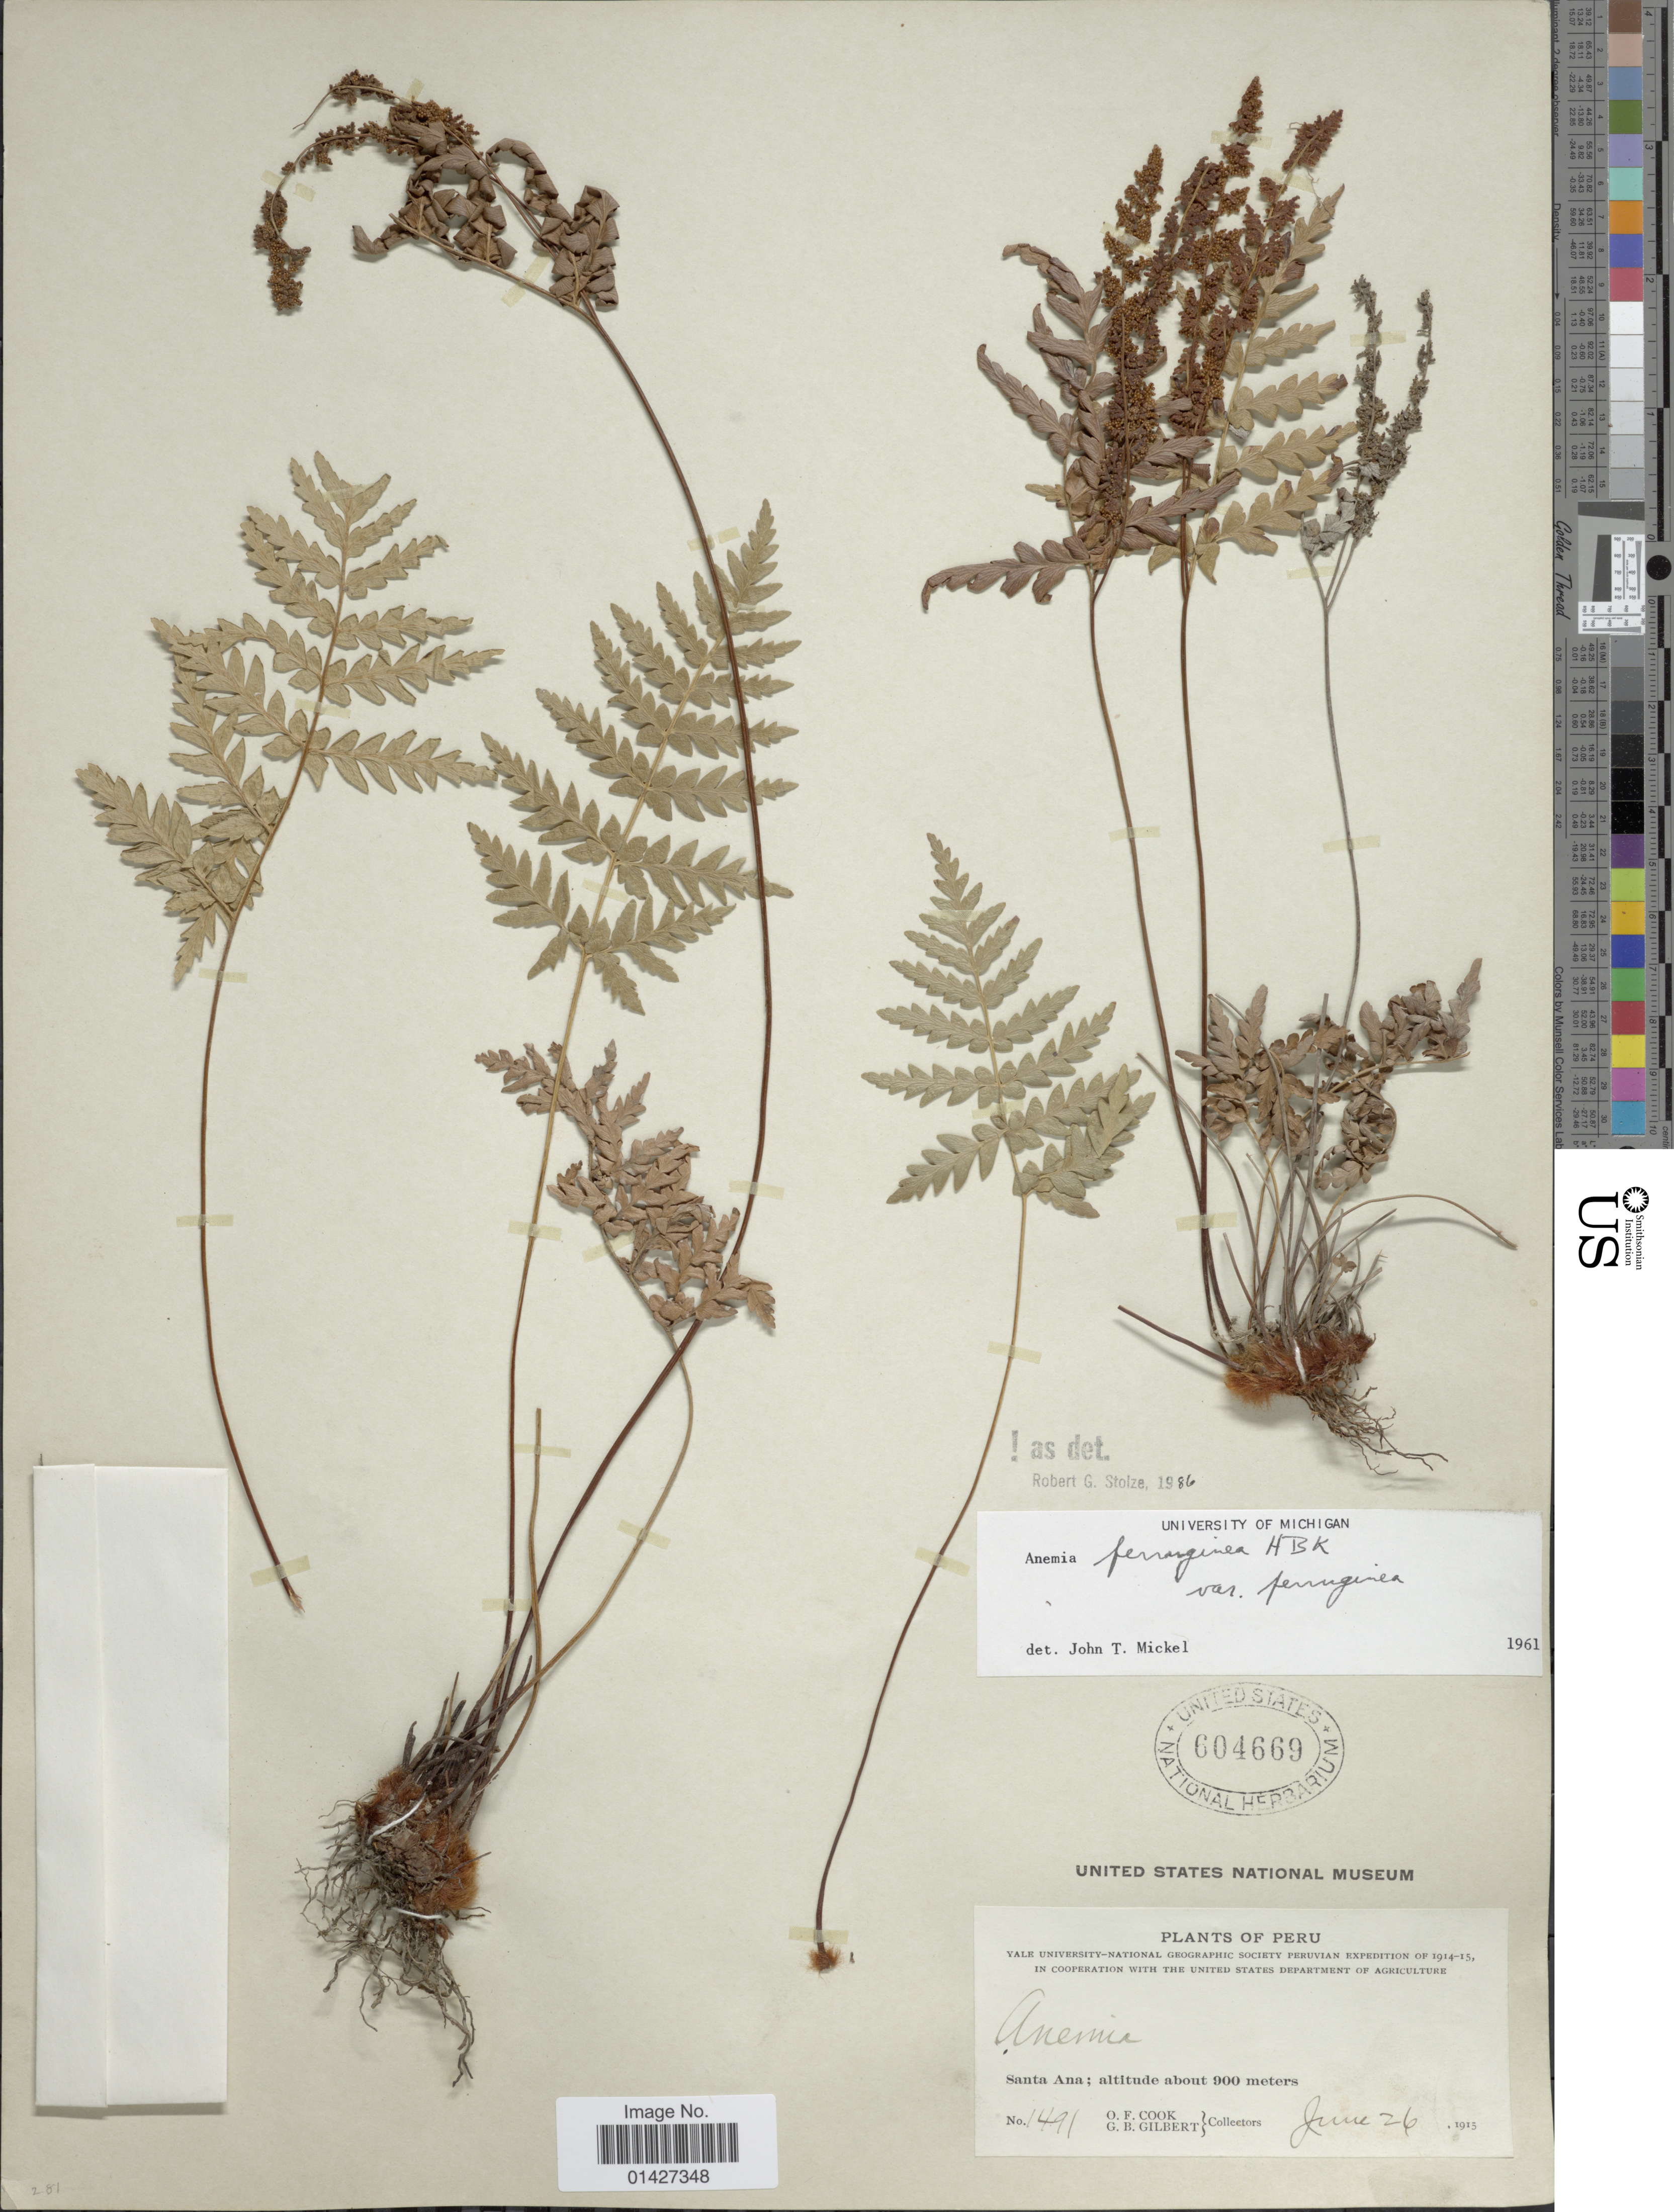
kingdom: Plantae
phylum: Tracheophyta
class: Polypodiopsida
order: Schizaeales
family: Anemiaceae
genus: Anemia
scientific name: Anemia ferruginea var. ferruginea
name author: Kunth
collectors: O. F. Cook & G. B. Gilbert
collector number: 1491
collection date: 1913-06-26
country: Peru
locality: Santa Ana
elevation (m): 900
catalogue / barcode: US 604669